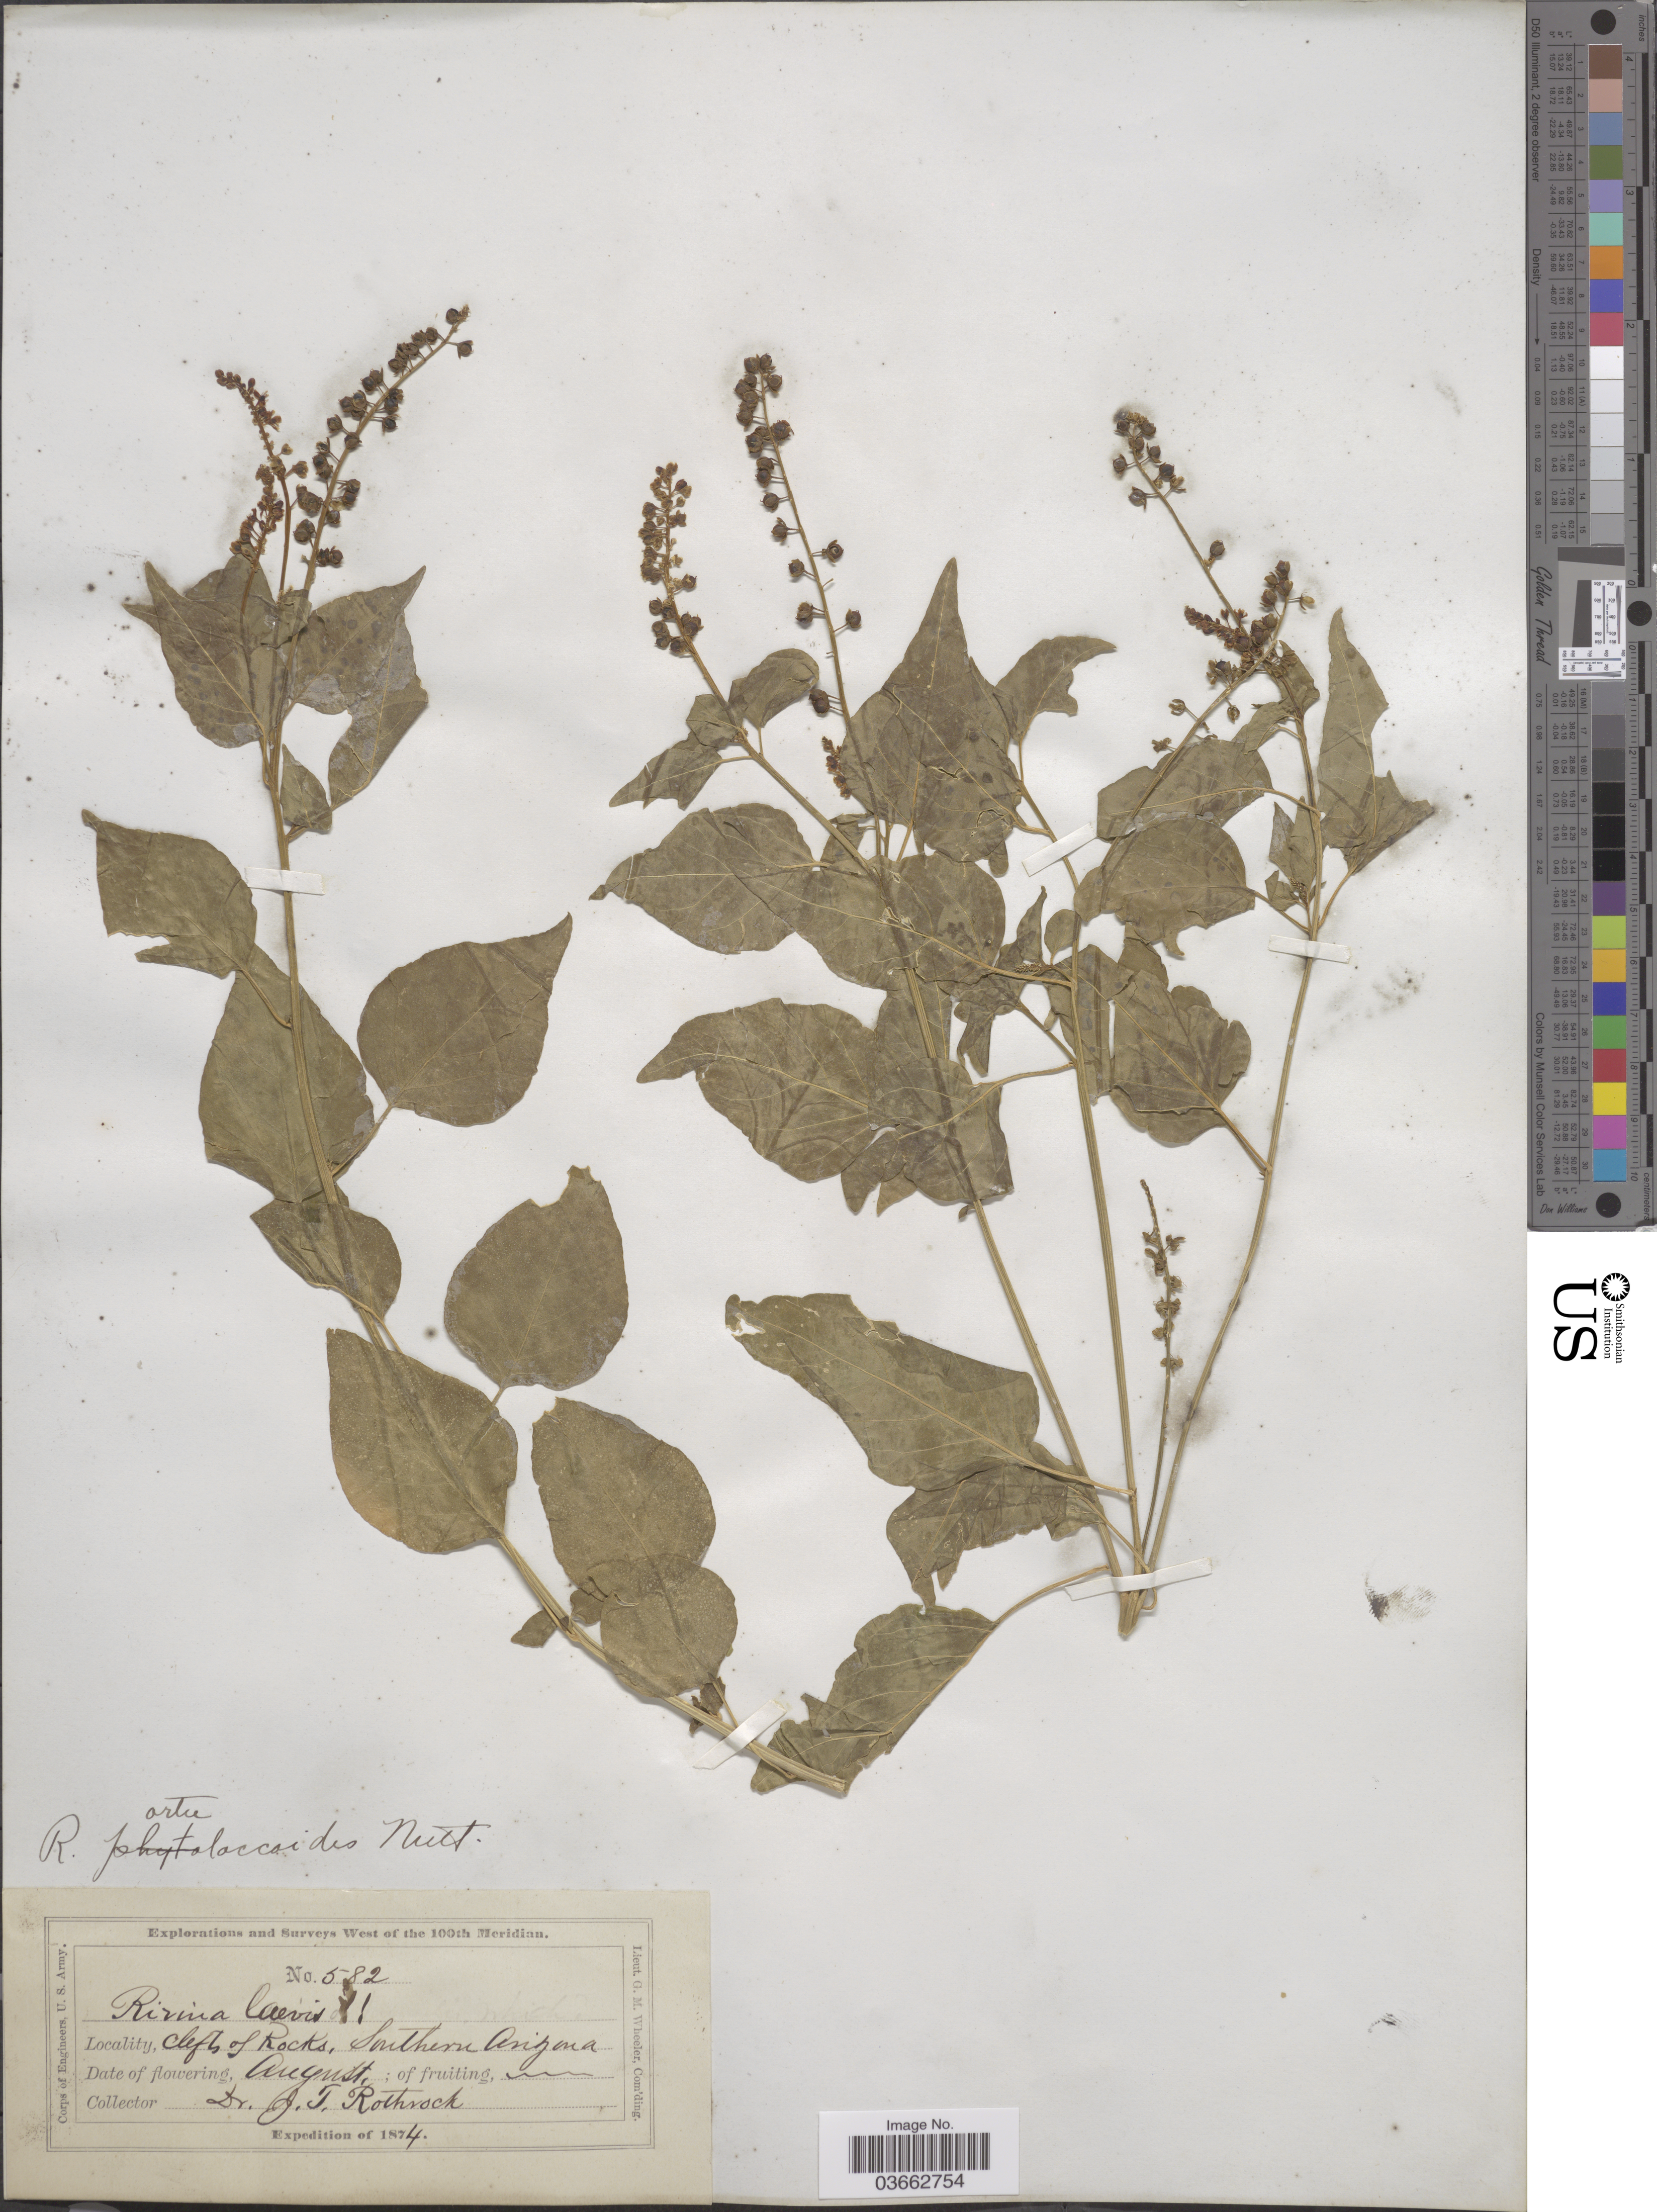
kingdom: Plantae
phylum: Tracheophyta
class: Magnoliopsida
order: Caryophyllales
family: Phytolaccaceae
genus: Rivina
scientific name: Rivina humilis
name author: L.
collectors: J. T. Rothrock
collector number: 582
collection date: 1874-08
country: United States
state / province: Arizona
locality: Southern Arizona.